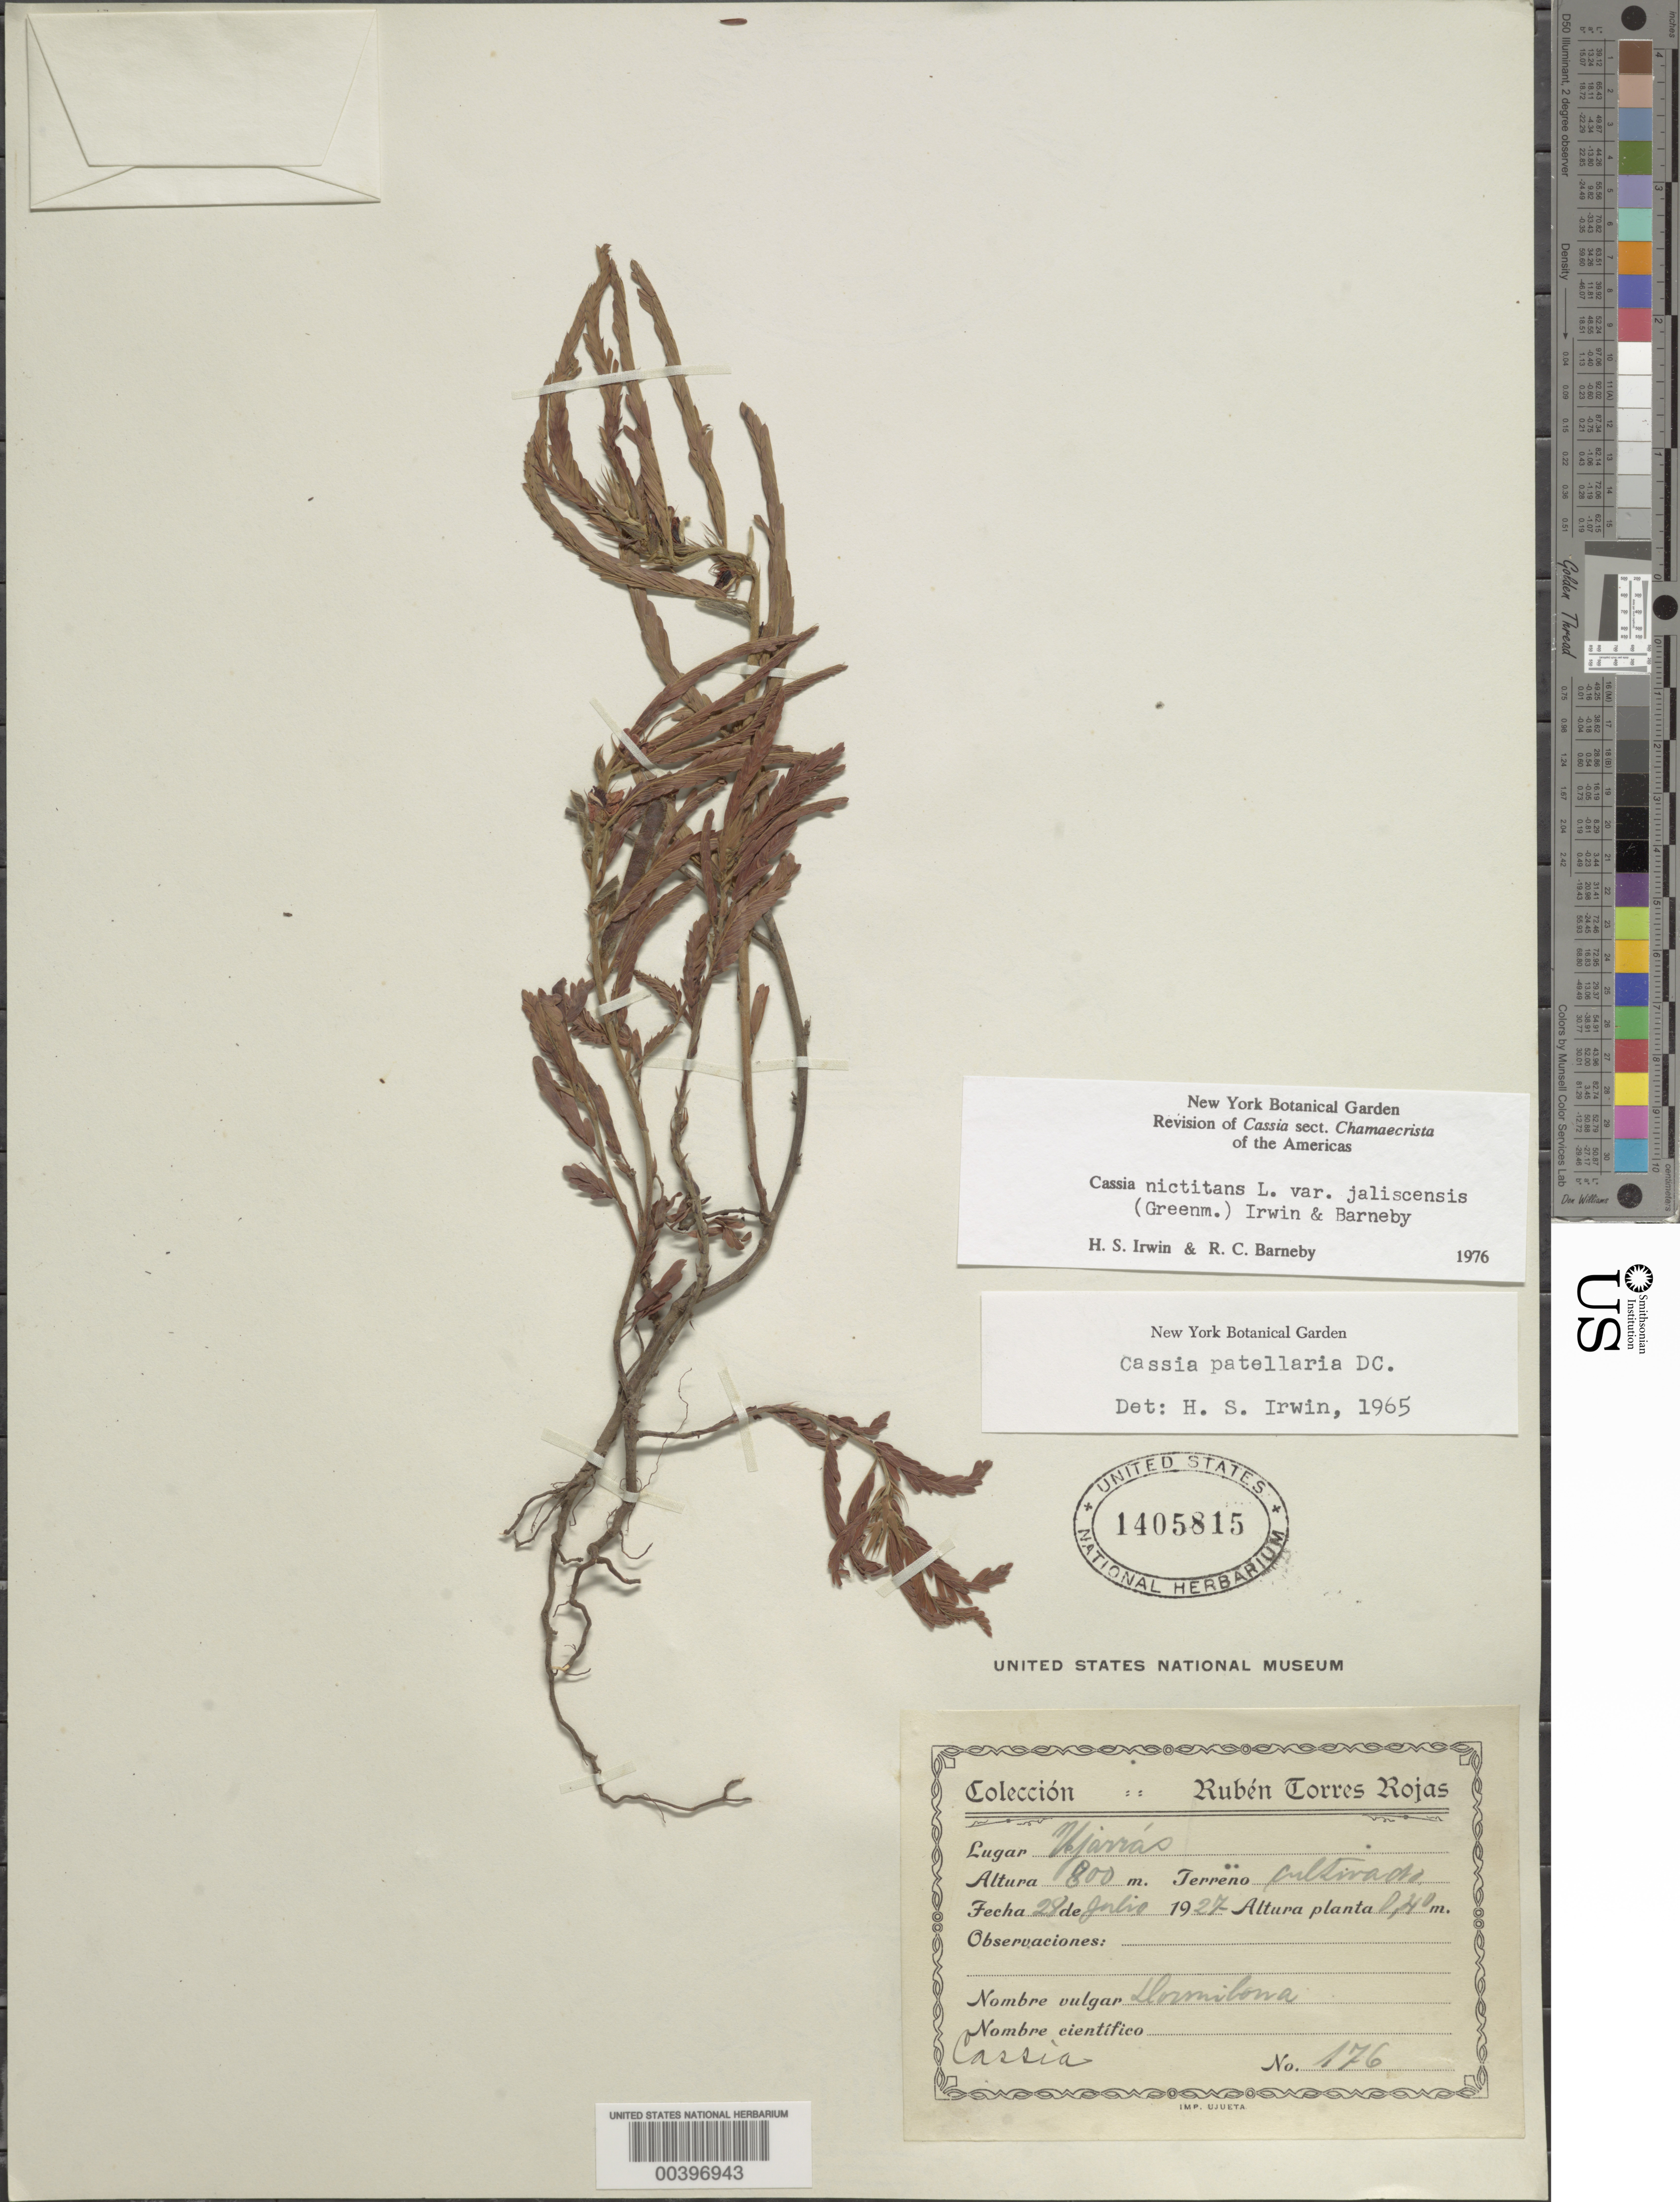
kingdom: Plantae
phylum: Tracheophyta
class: Magnoliopsida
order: Fabales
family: Fabaceae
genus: Chamaecrista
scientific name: Chamaecrista nictitans var. jaliscensis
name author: (Greenm.) H.S. Irwin & Barneby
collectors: R. Rojas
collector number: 176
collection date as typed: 28 Jul 1927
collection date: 1927-07-28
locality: Vjarras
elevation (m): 800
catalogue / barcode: US 1405815